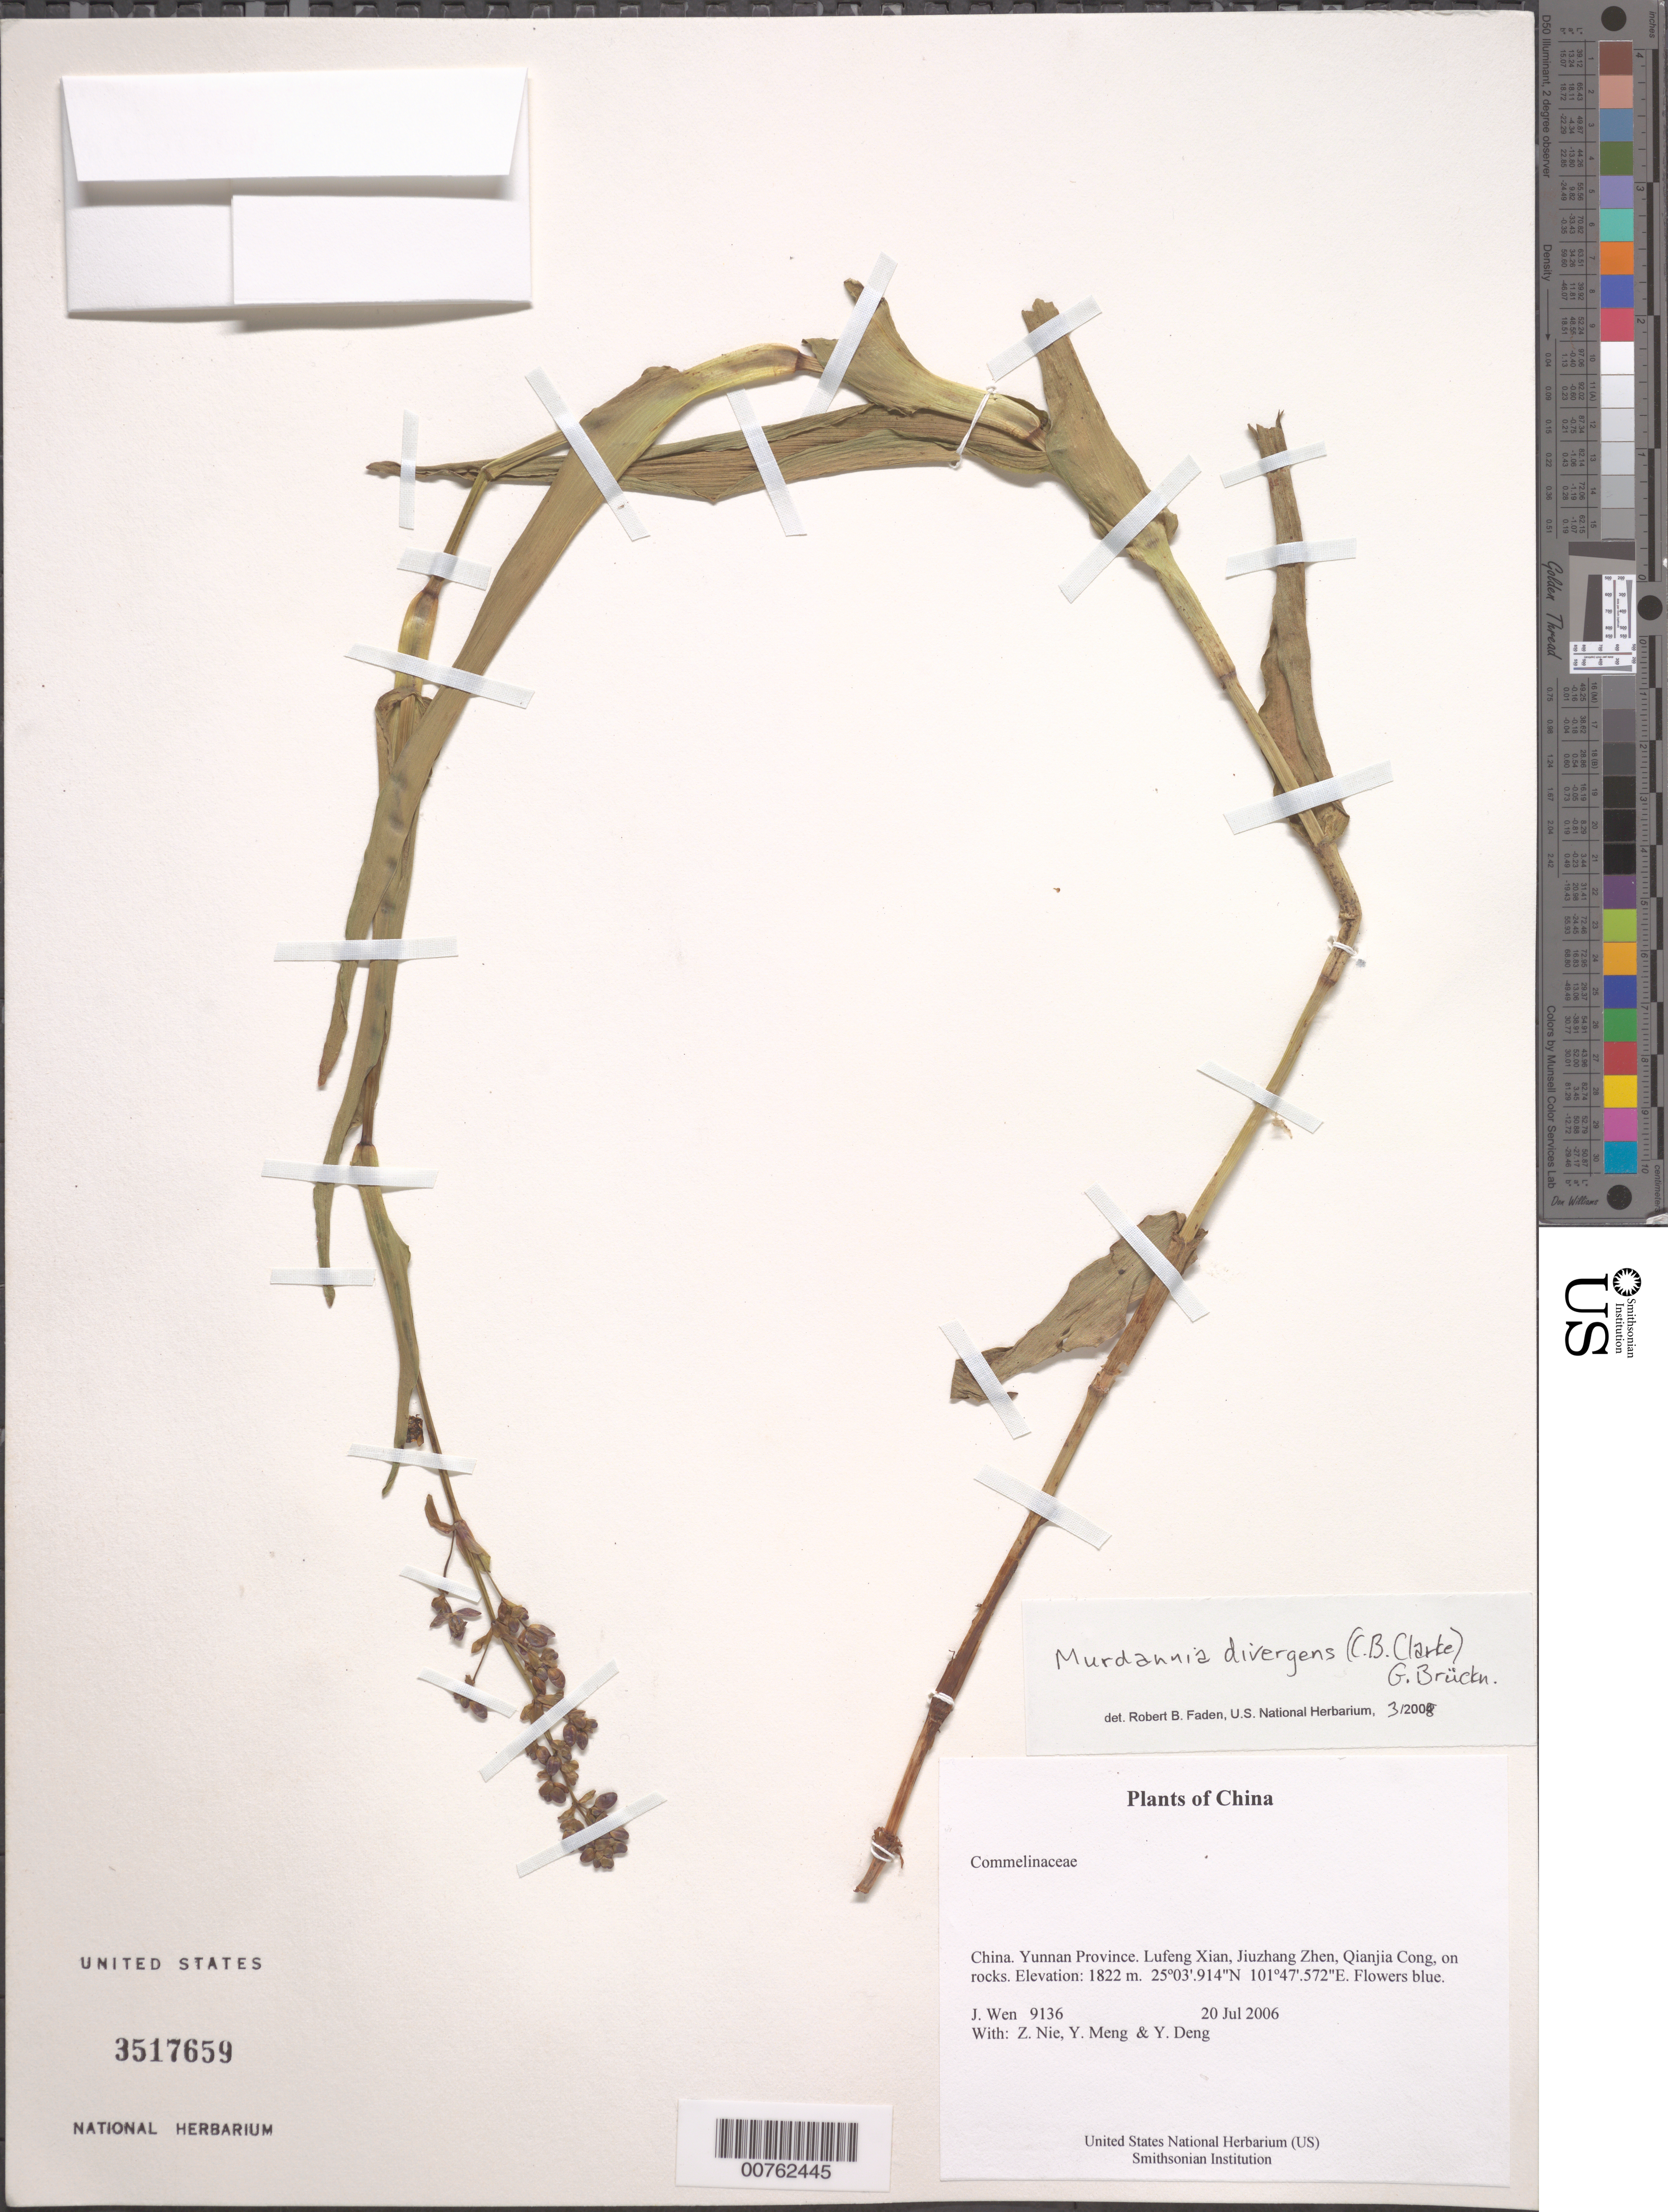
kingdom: Plantae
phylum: Tracheophyta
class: Liliopsida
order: Commelinales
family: Commelinaceae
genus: Murdannia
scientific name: Murdannia divergens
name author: (C.B. Clarke) G. Brückn.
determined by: Faden, Robert B., (US), Smithsonian Institution - National Museum of Natural History (UNITED STATES)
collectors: J. Wen et al.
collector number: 9136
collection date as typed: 20 Jul 2006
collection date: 2006-07-20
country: China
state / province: Yunnan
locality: Lufeng Xian, Jiuzhang Zhen, Qianjia Cong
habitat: on rocks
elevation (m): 1822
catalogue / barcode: US 3517659